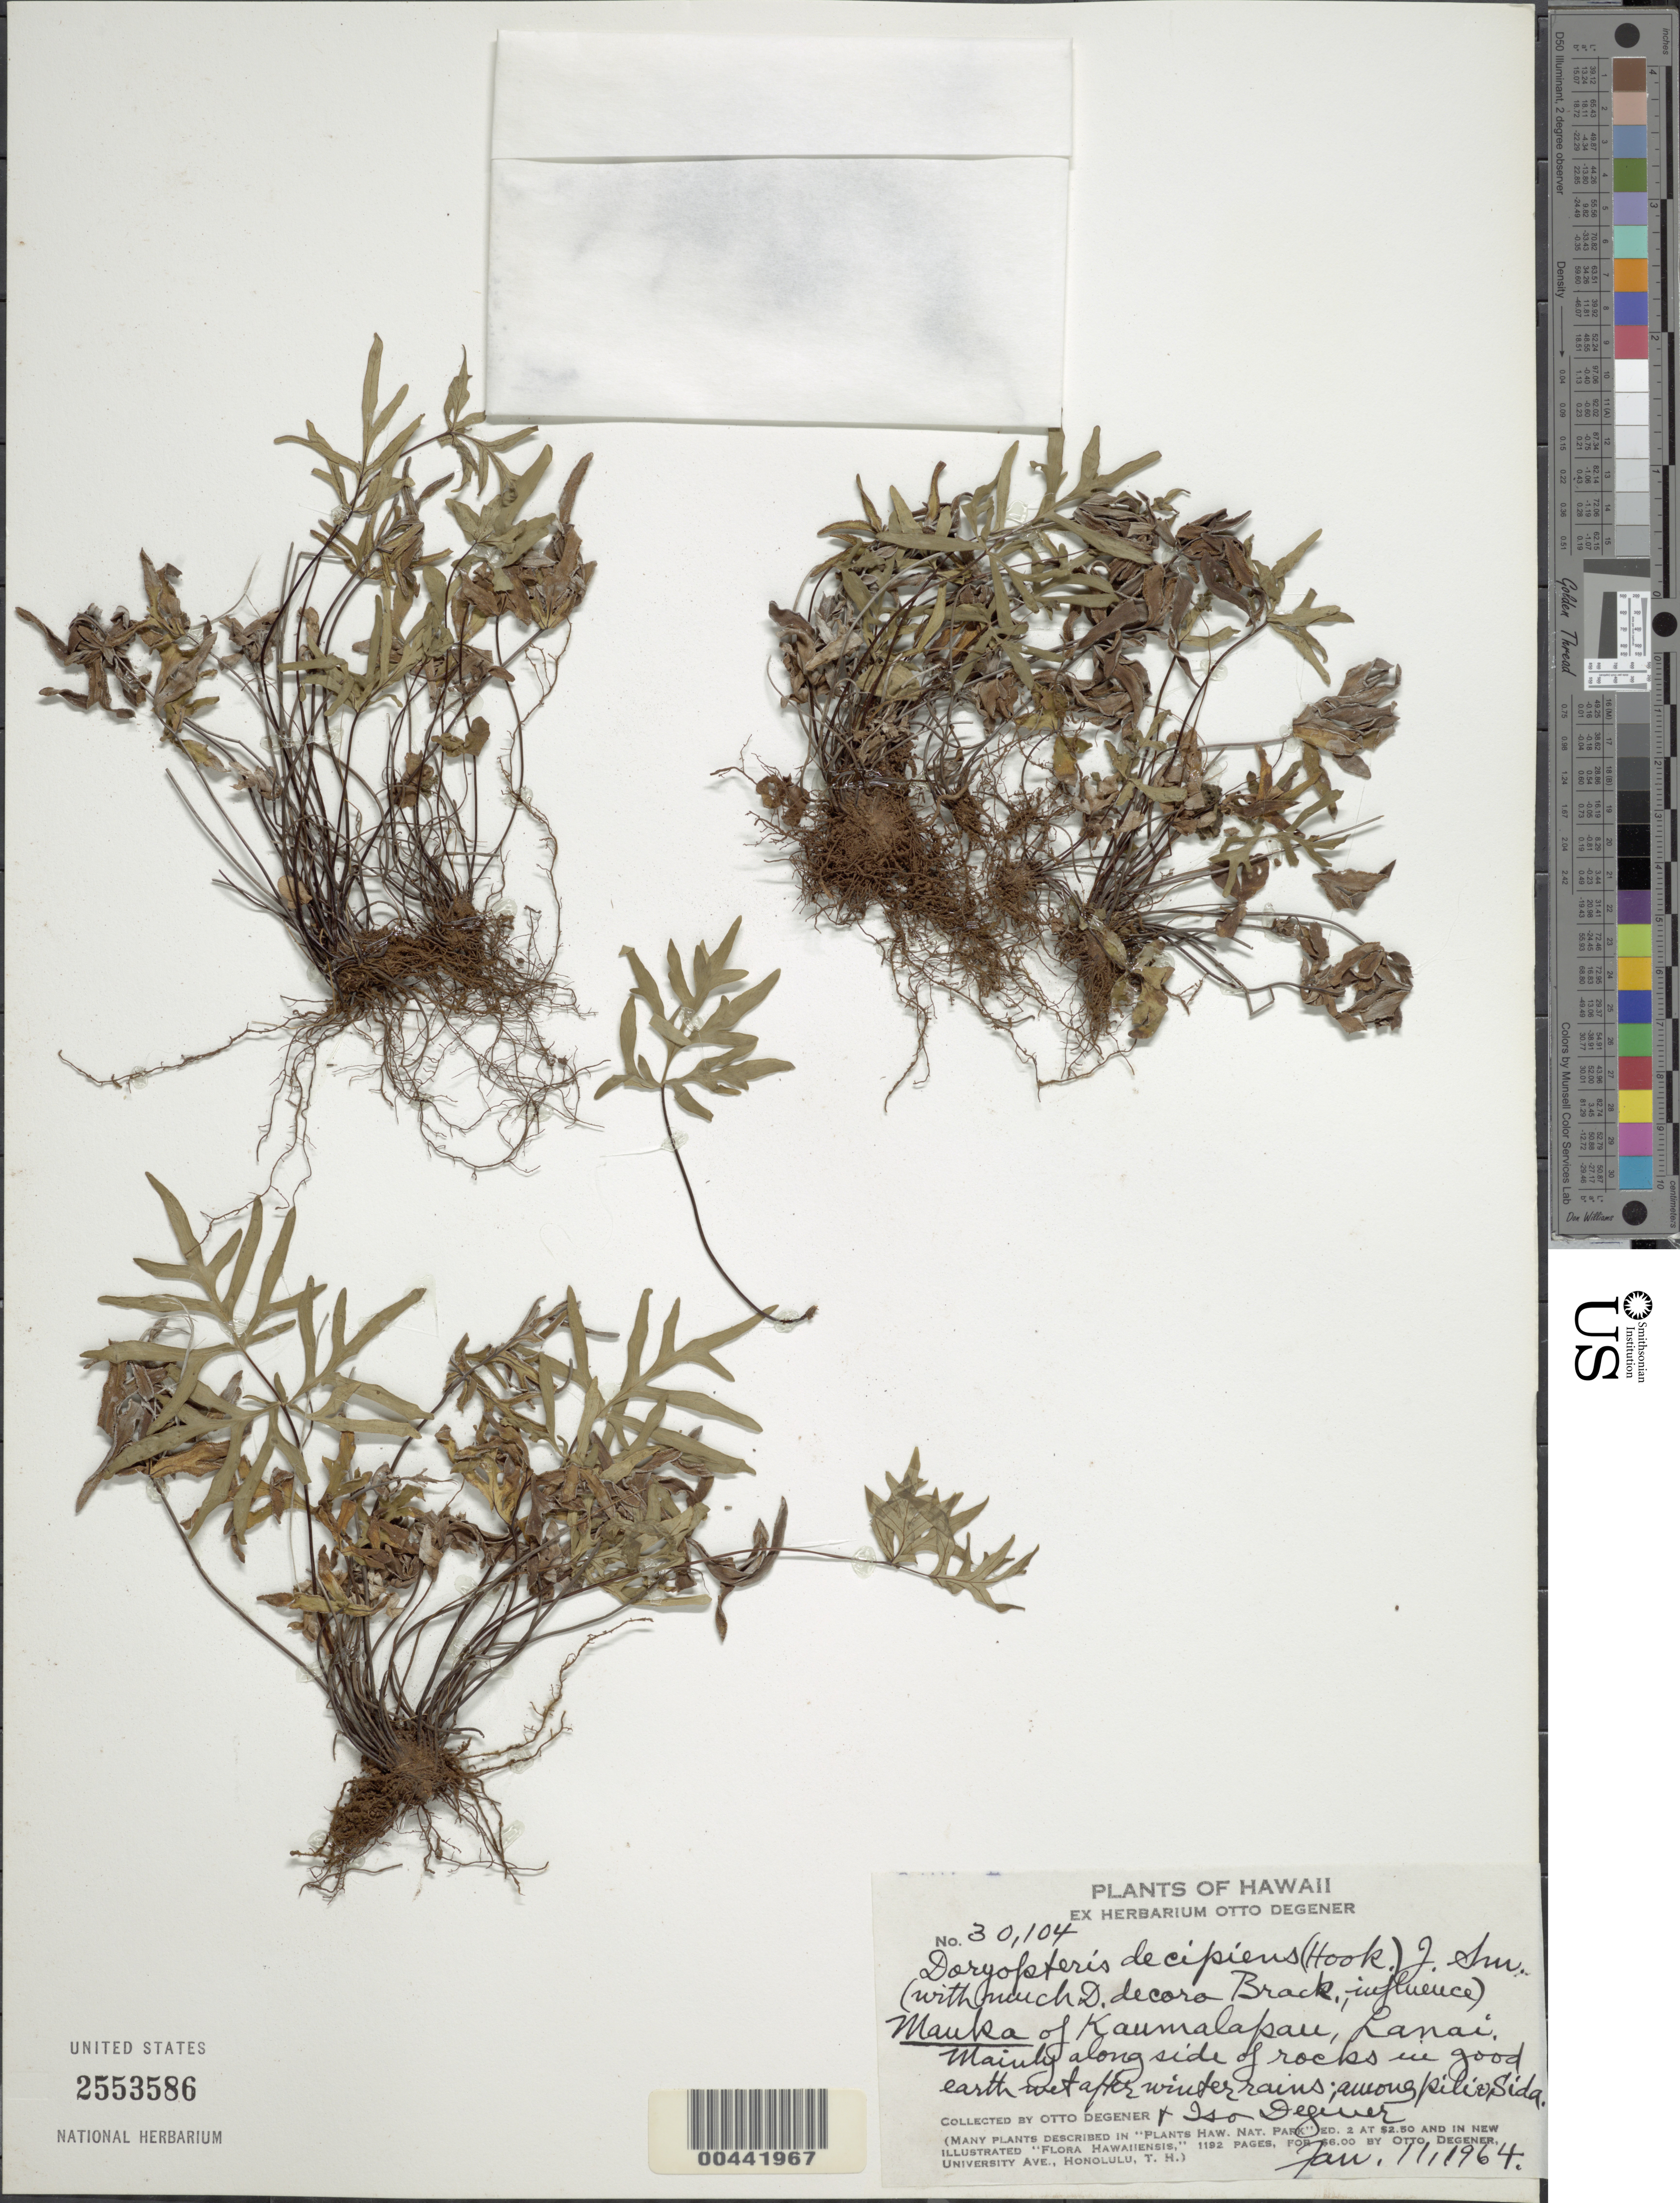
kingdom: Plantae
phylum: Tracheophyta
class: Polypodiopsida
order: Polypodiales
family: Pteridaceae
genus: Doryopteris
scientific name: Doryopteris decipiens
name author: (Hook.) J. Sm.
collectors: O. Degener & I. Degener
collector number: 30104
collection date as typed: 11 Jan 1964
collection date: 1964-01-11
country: United States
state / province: Hawaii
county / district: Maui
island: Lana'i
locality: Mauka of Kaumalapau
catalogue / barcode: US 2553586